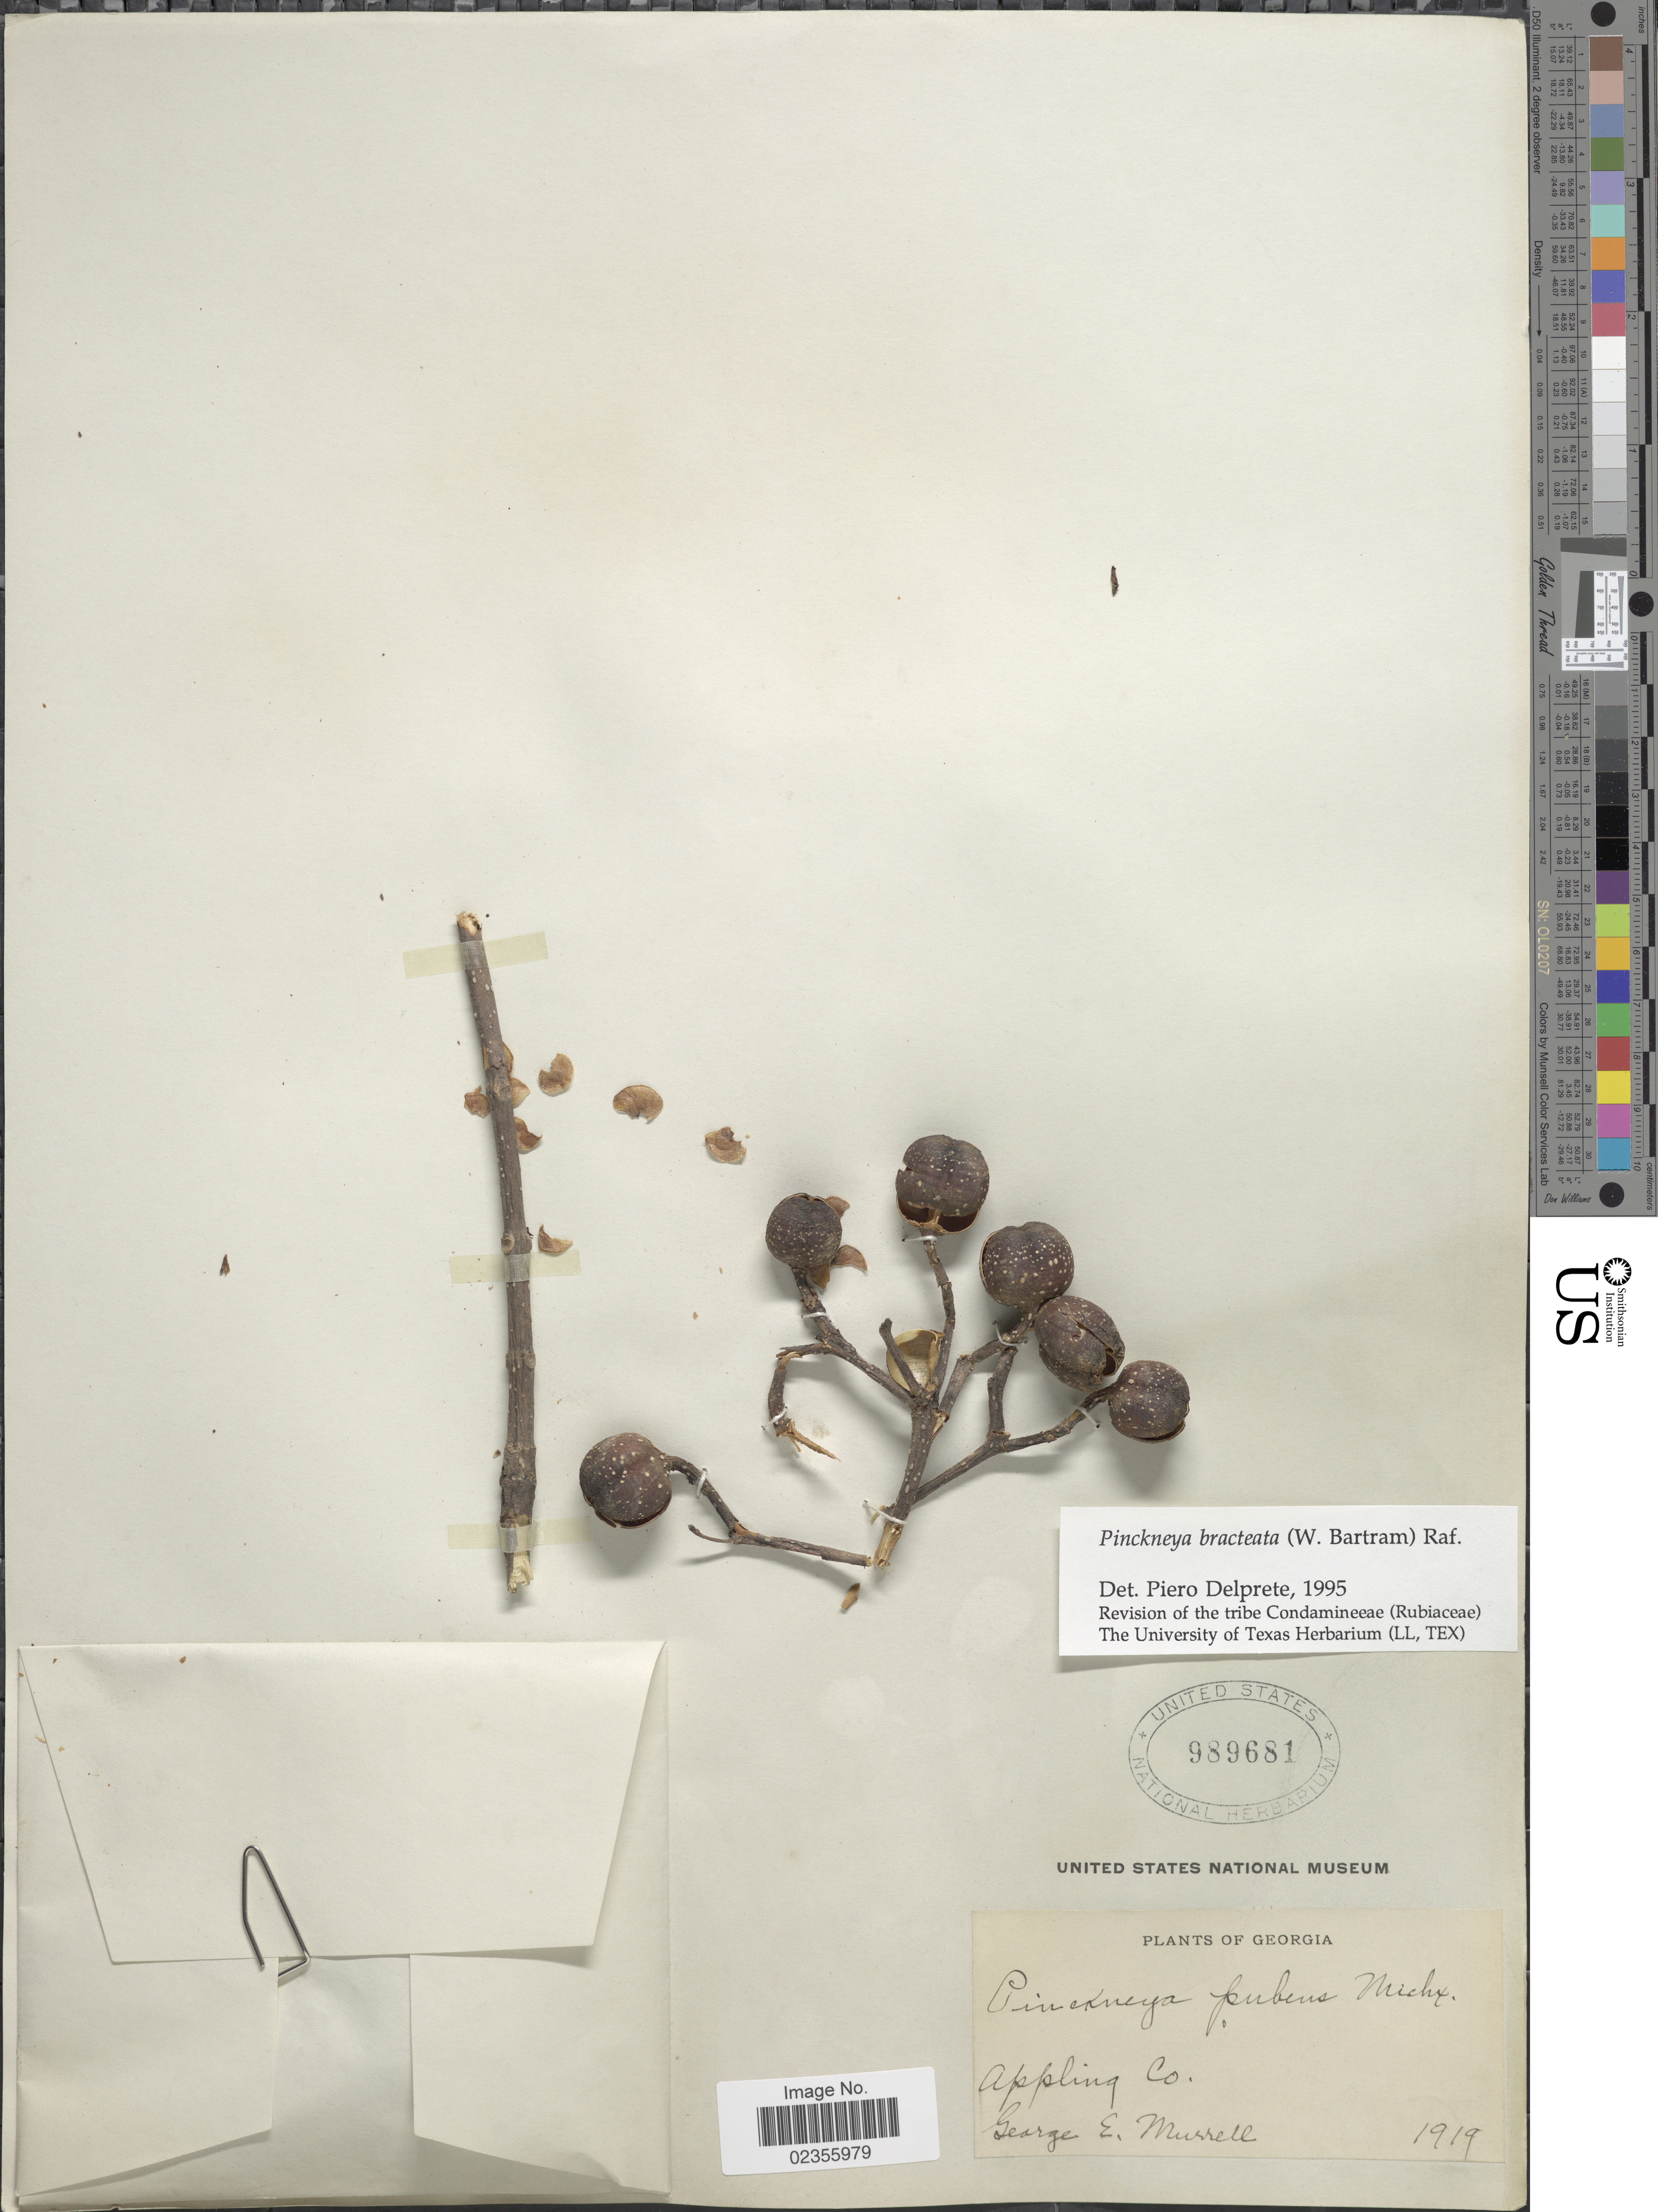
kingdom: Plantae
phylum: Tracheophyta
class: Magnoliopsida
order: Gentianales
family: Rubiaceae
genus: Pinckneya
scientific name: Pinckneya pubens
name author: Michx.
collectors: G. Murrell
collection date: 1919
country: United States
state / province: Georgia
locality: Appling Co.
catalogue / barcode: US 989681